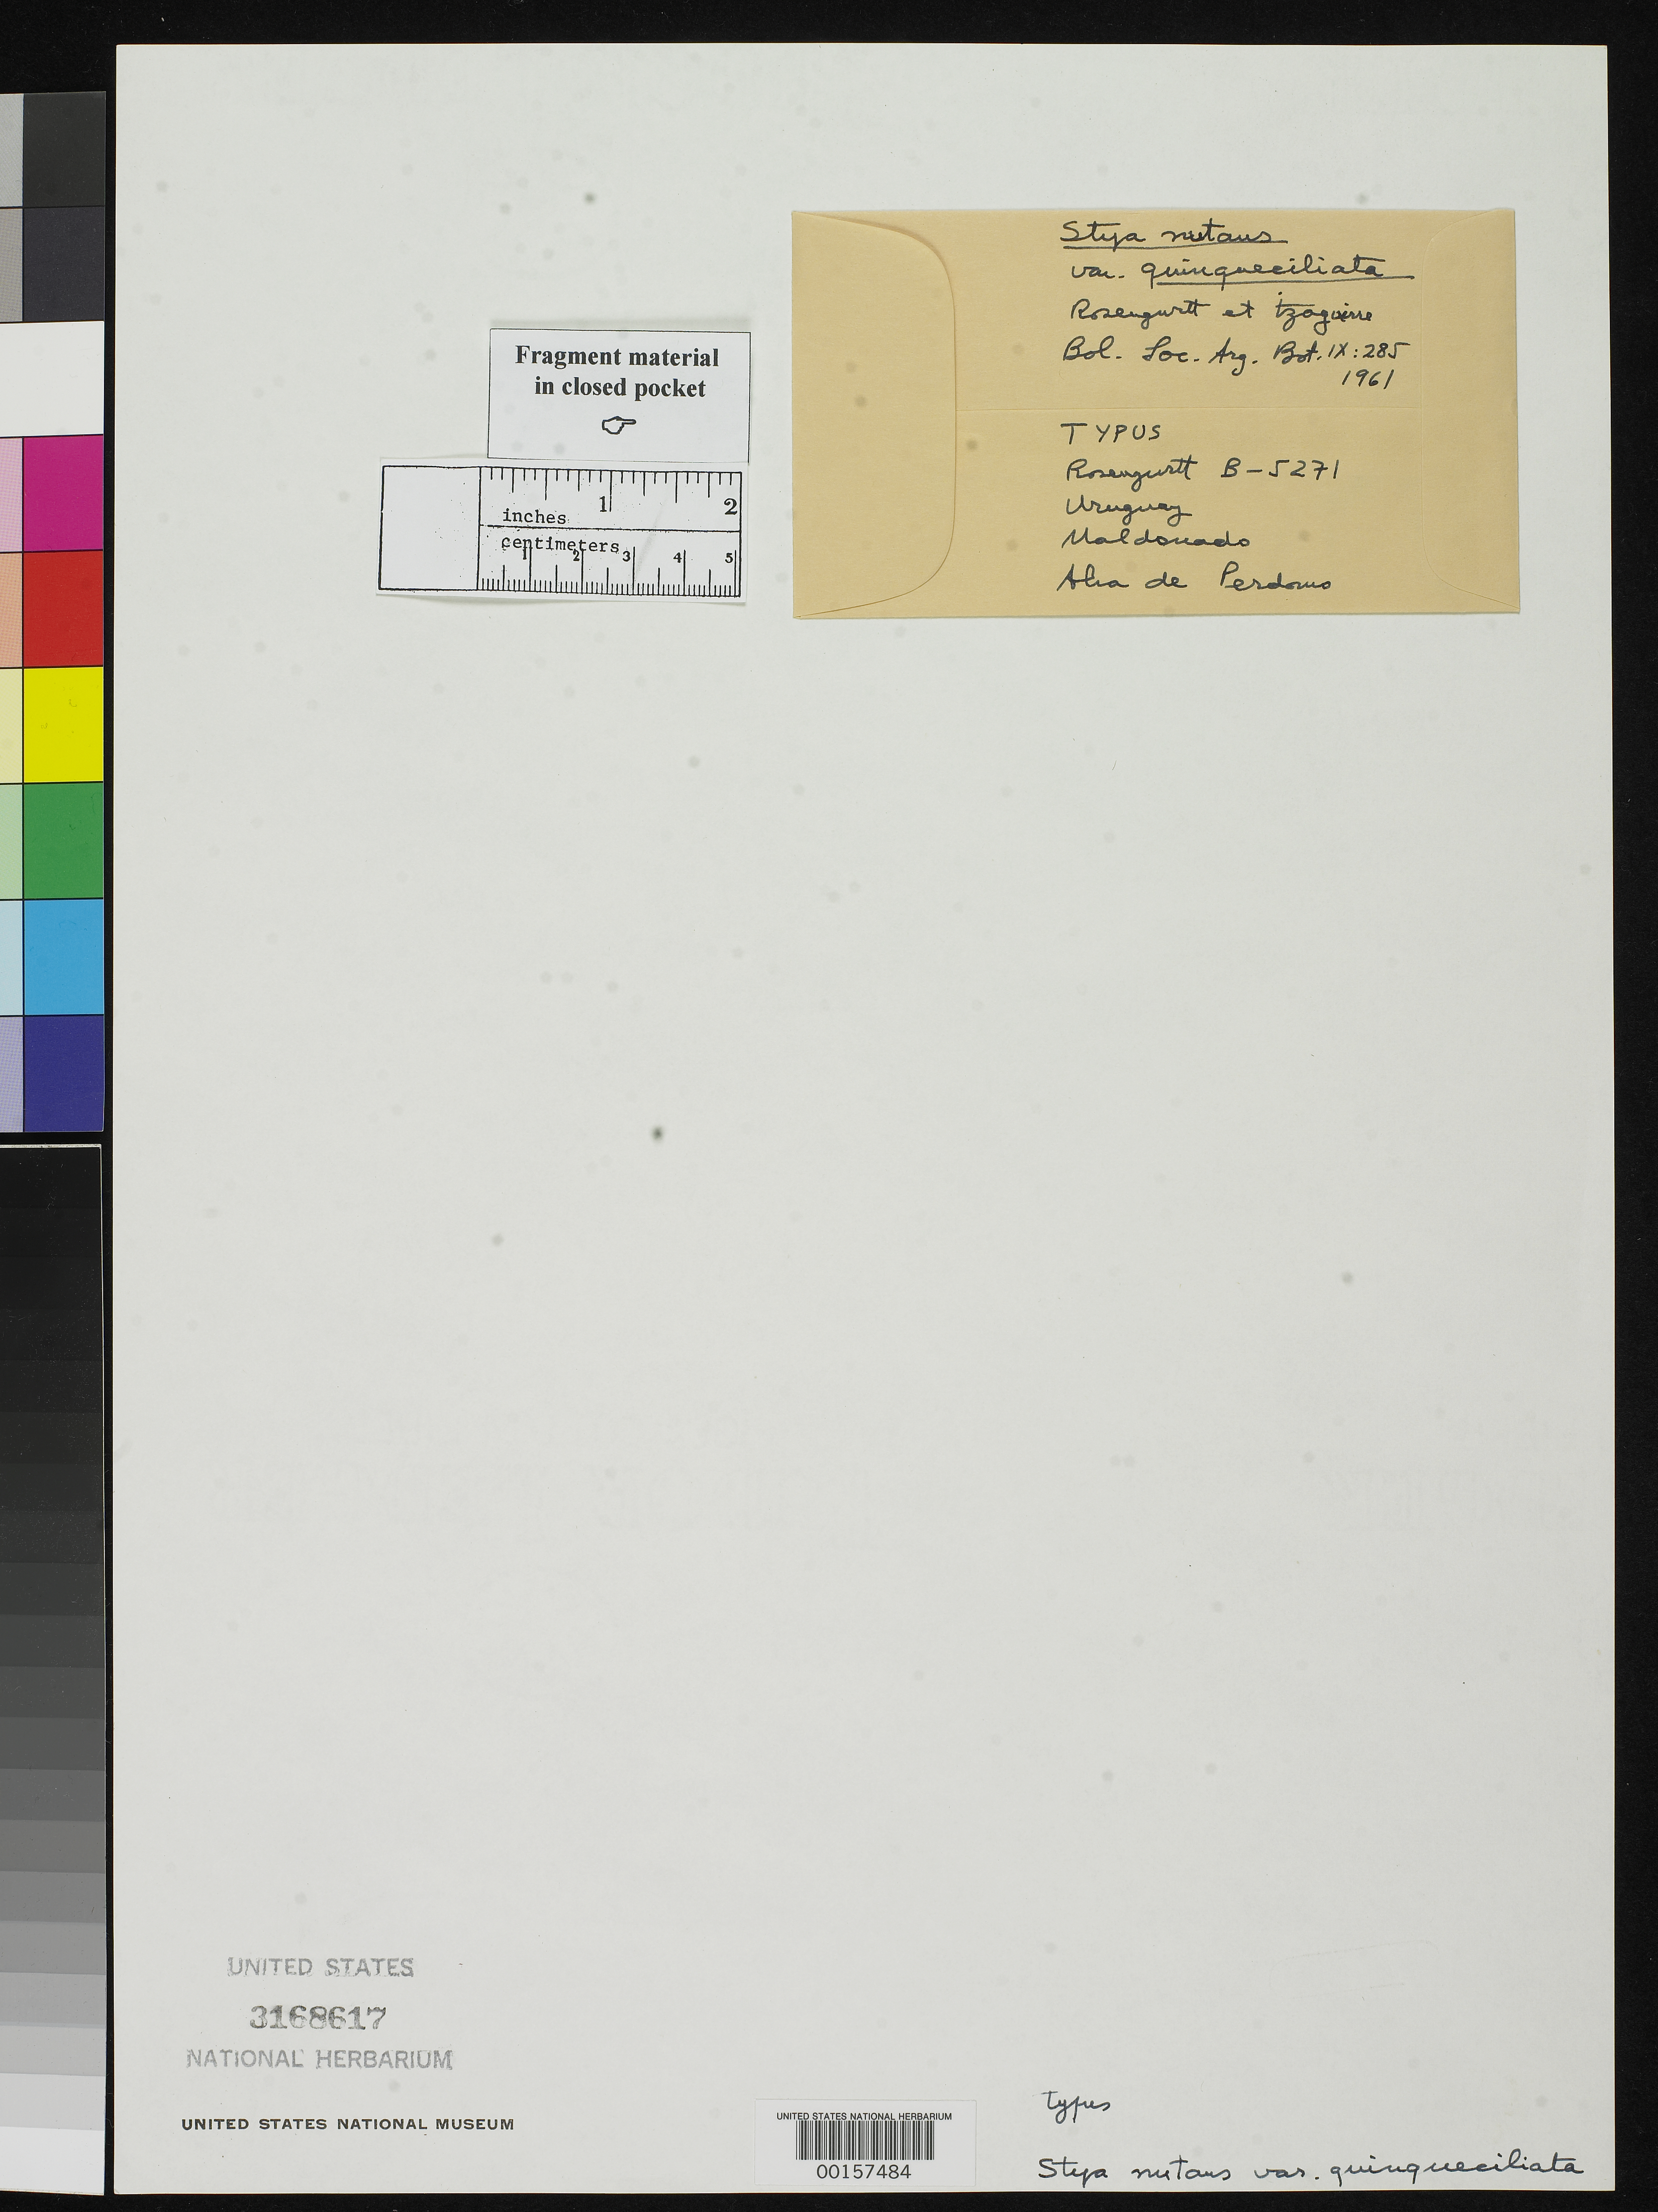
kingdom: Plantae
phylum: Tracheophyta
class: Liliopsida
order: Poales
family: Poaceae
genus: Stipa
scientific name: Stipa nutans var. quinqueciliata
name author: Roseng. & Izag.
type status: Isotype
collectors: B. Rosengurtt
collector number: B 5271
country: Uruguay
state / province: Maldonado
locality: Aba de Perdorus.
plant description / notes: Fragmentary material of type specimen ex herb. unknown. Contains several spikelets.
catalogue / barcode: US 3168617